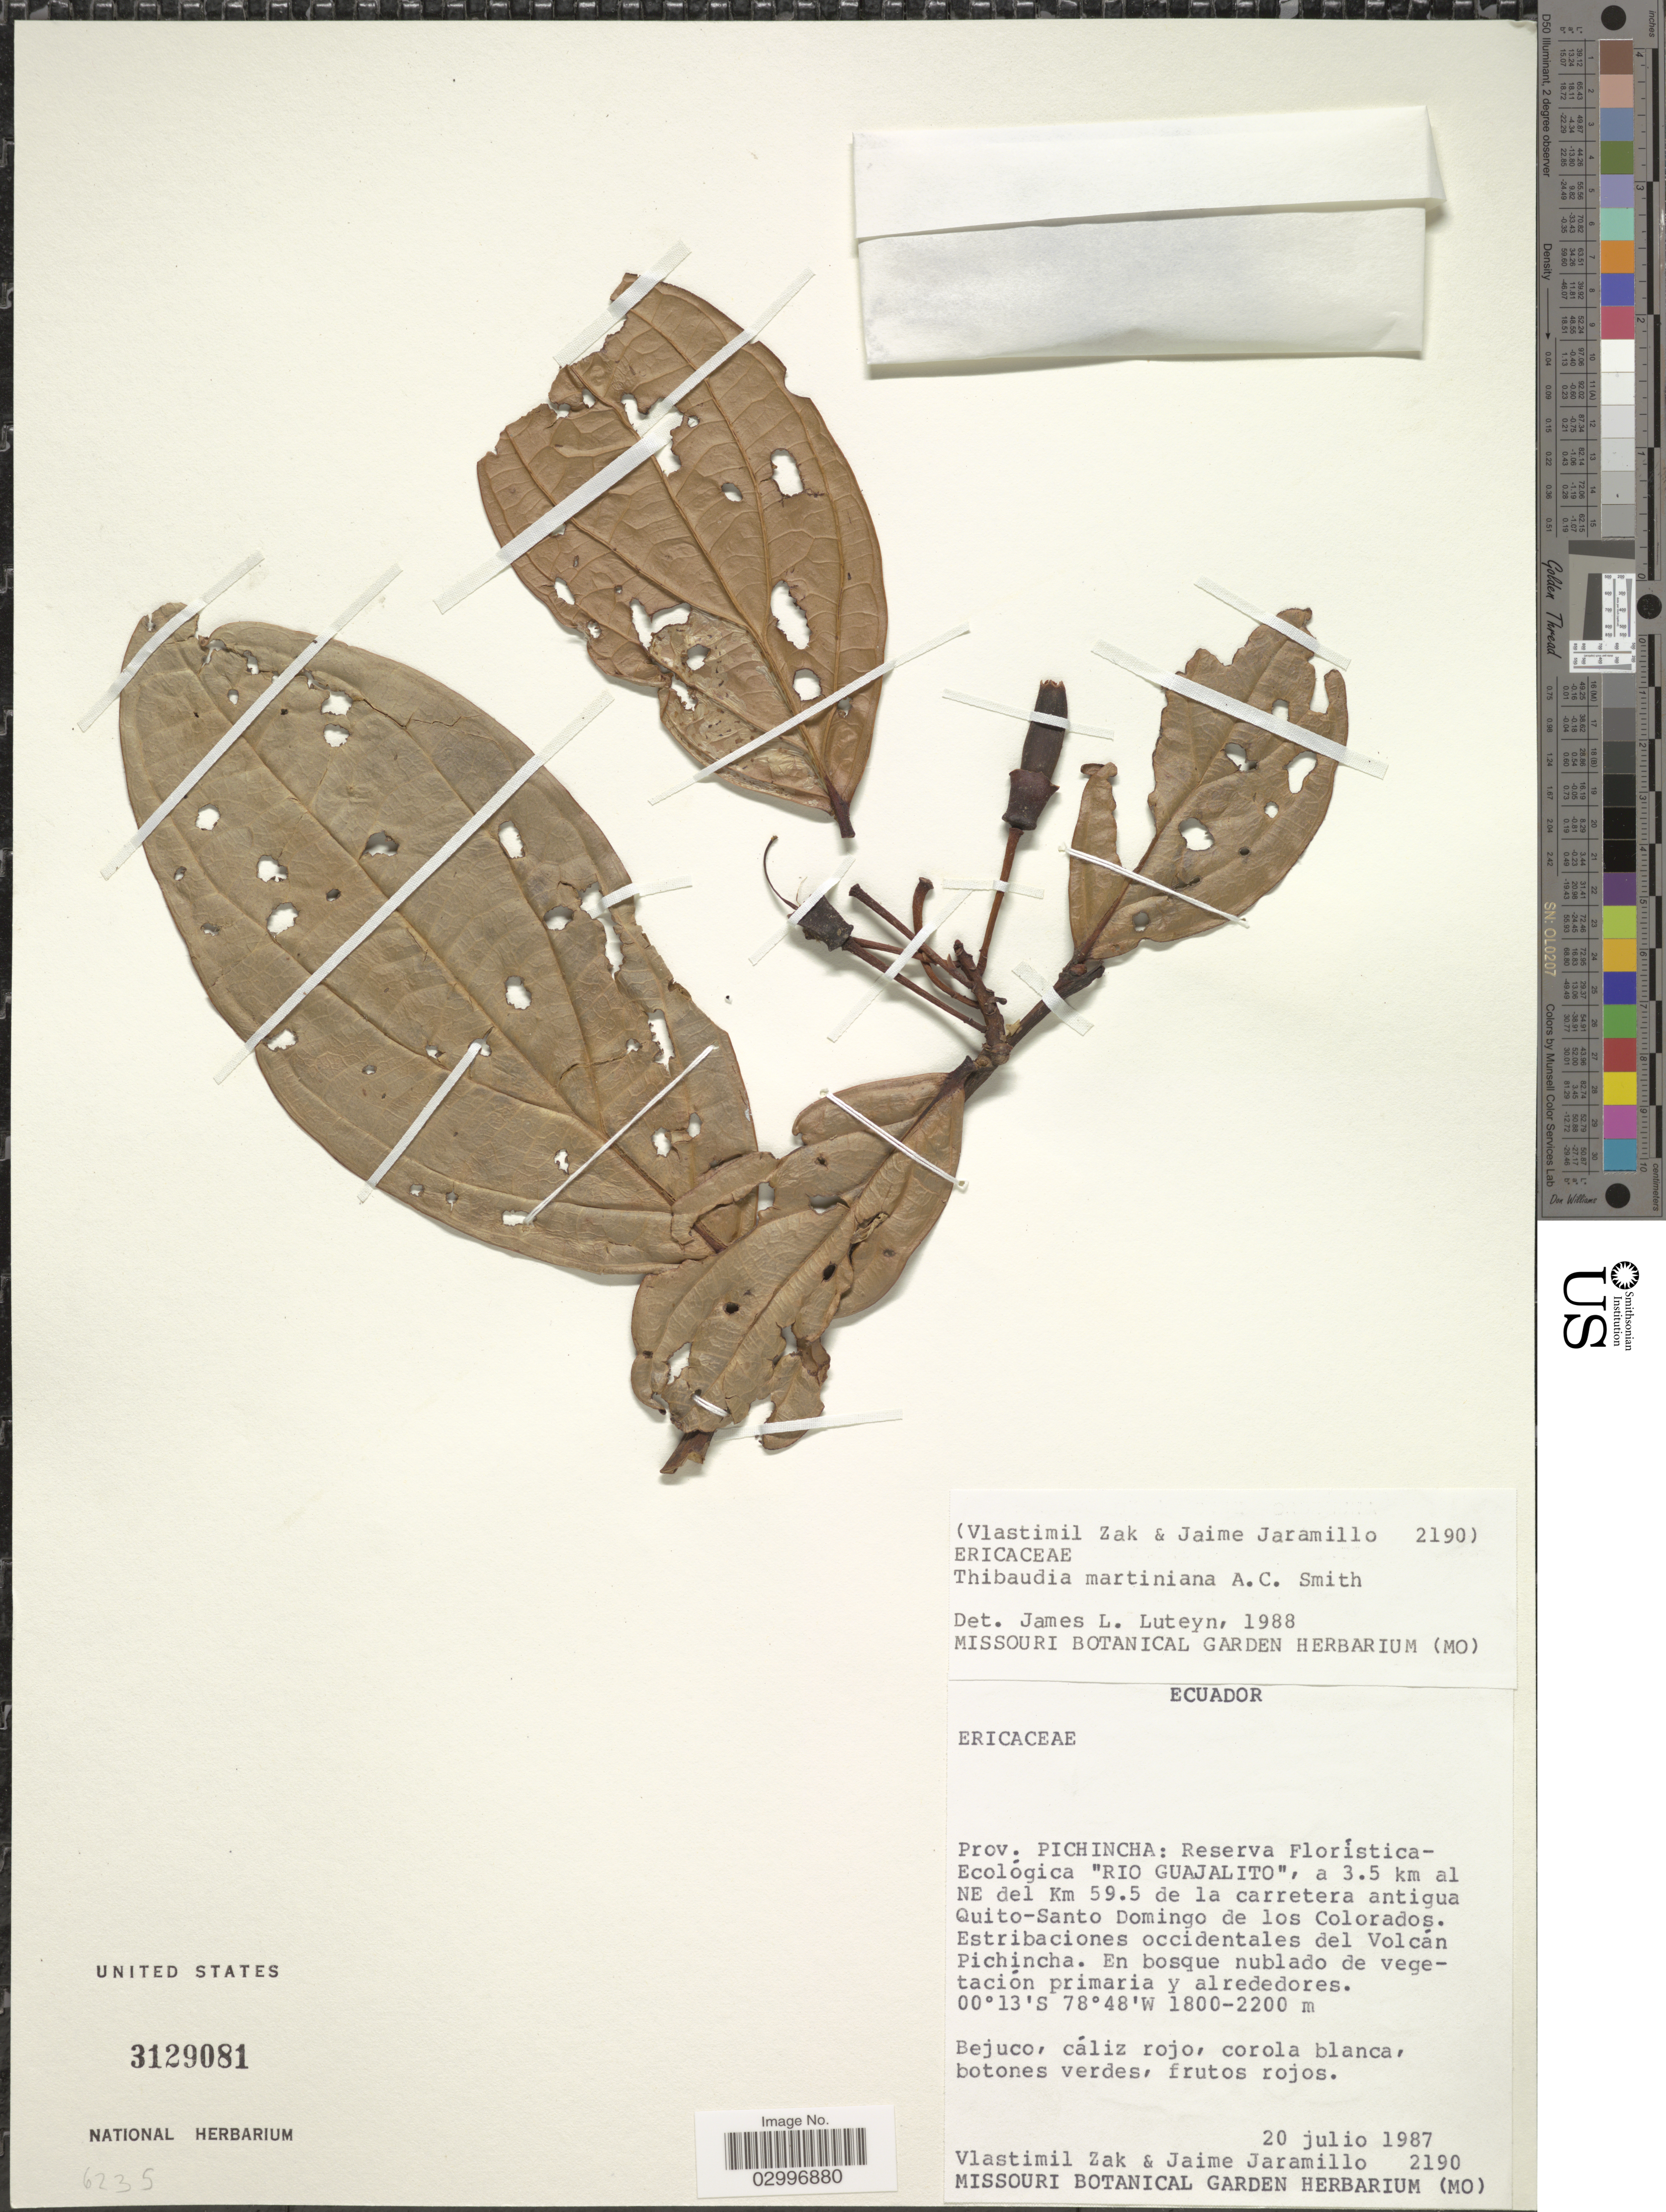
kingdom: Plantae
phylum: Tracheophyta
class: Magnoliopsida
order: Ericales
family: Ericaceae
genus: Thibaudia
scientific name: Thibaudia martiniana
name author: A.C. Sm.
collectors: V. Zak & J. Jaramillo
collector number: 2190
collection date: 1987-07-20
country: Ecuador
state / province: Pichincha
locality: Reserva Florística-Ecológica "Rio Guajalito", a 3.5 km al NE del Km 59 de la carretera antigua Quito-Santo Domingo de los Colorados. Estribaciones occidentales del Volcán Pichincha.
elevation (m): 1800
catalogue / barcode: US 31298081